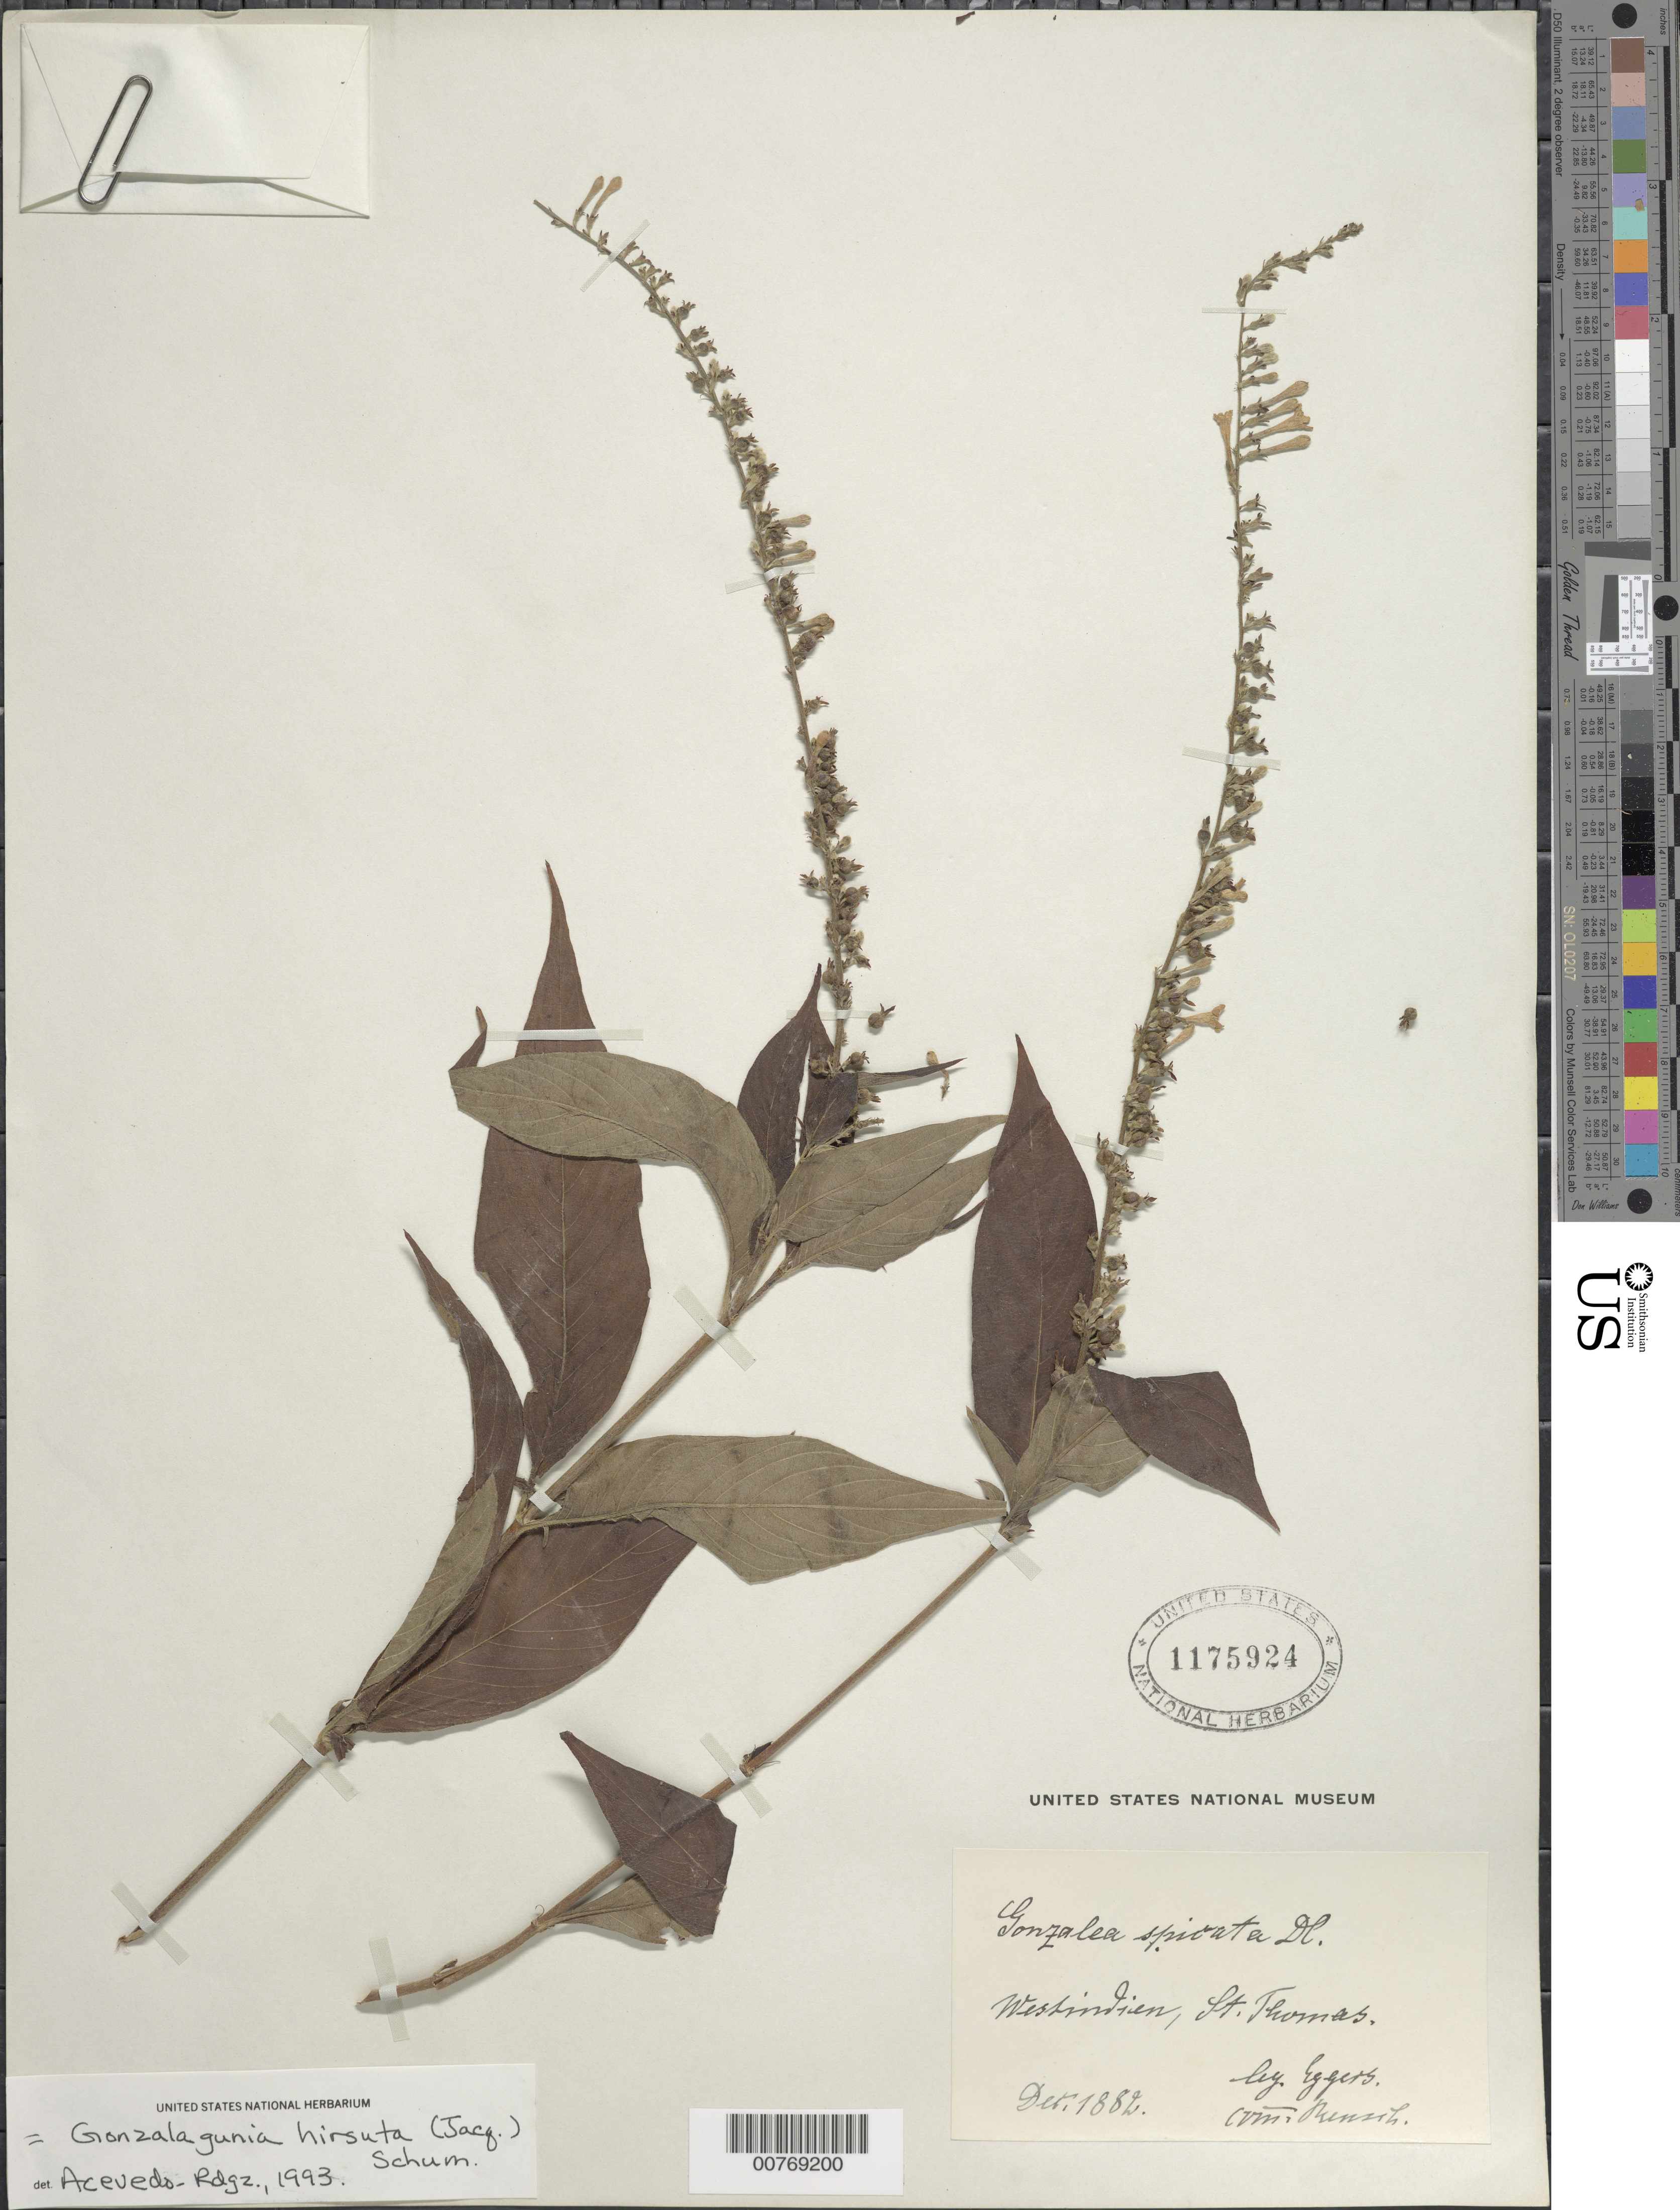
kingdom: Plantae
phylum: Tracheophyta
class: Magnoliopsida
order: Gentianales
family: Rubiaceae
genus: Gonzalagunia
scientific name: Gonzalagunia hirsuta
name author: (Jacq.) K. Schum.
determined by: Acevedo-Rodríguez, P., (BOT), Smithsonian Institution - National Museum of Natural History (UNITED STATES)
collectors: H. F. A. von Eggers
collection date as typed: Dec 1882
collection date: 1882-12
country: U.S. Virgin Islands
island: St. Thomas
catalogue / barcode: US 1175924